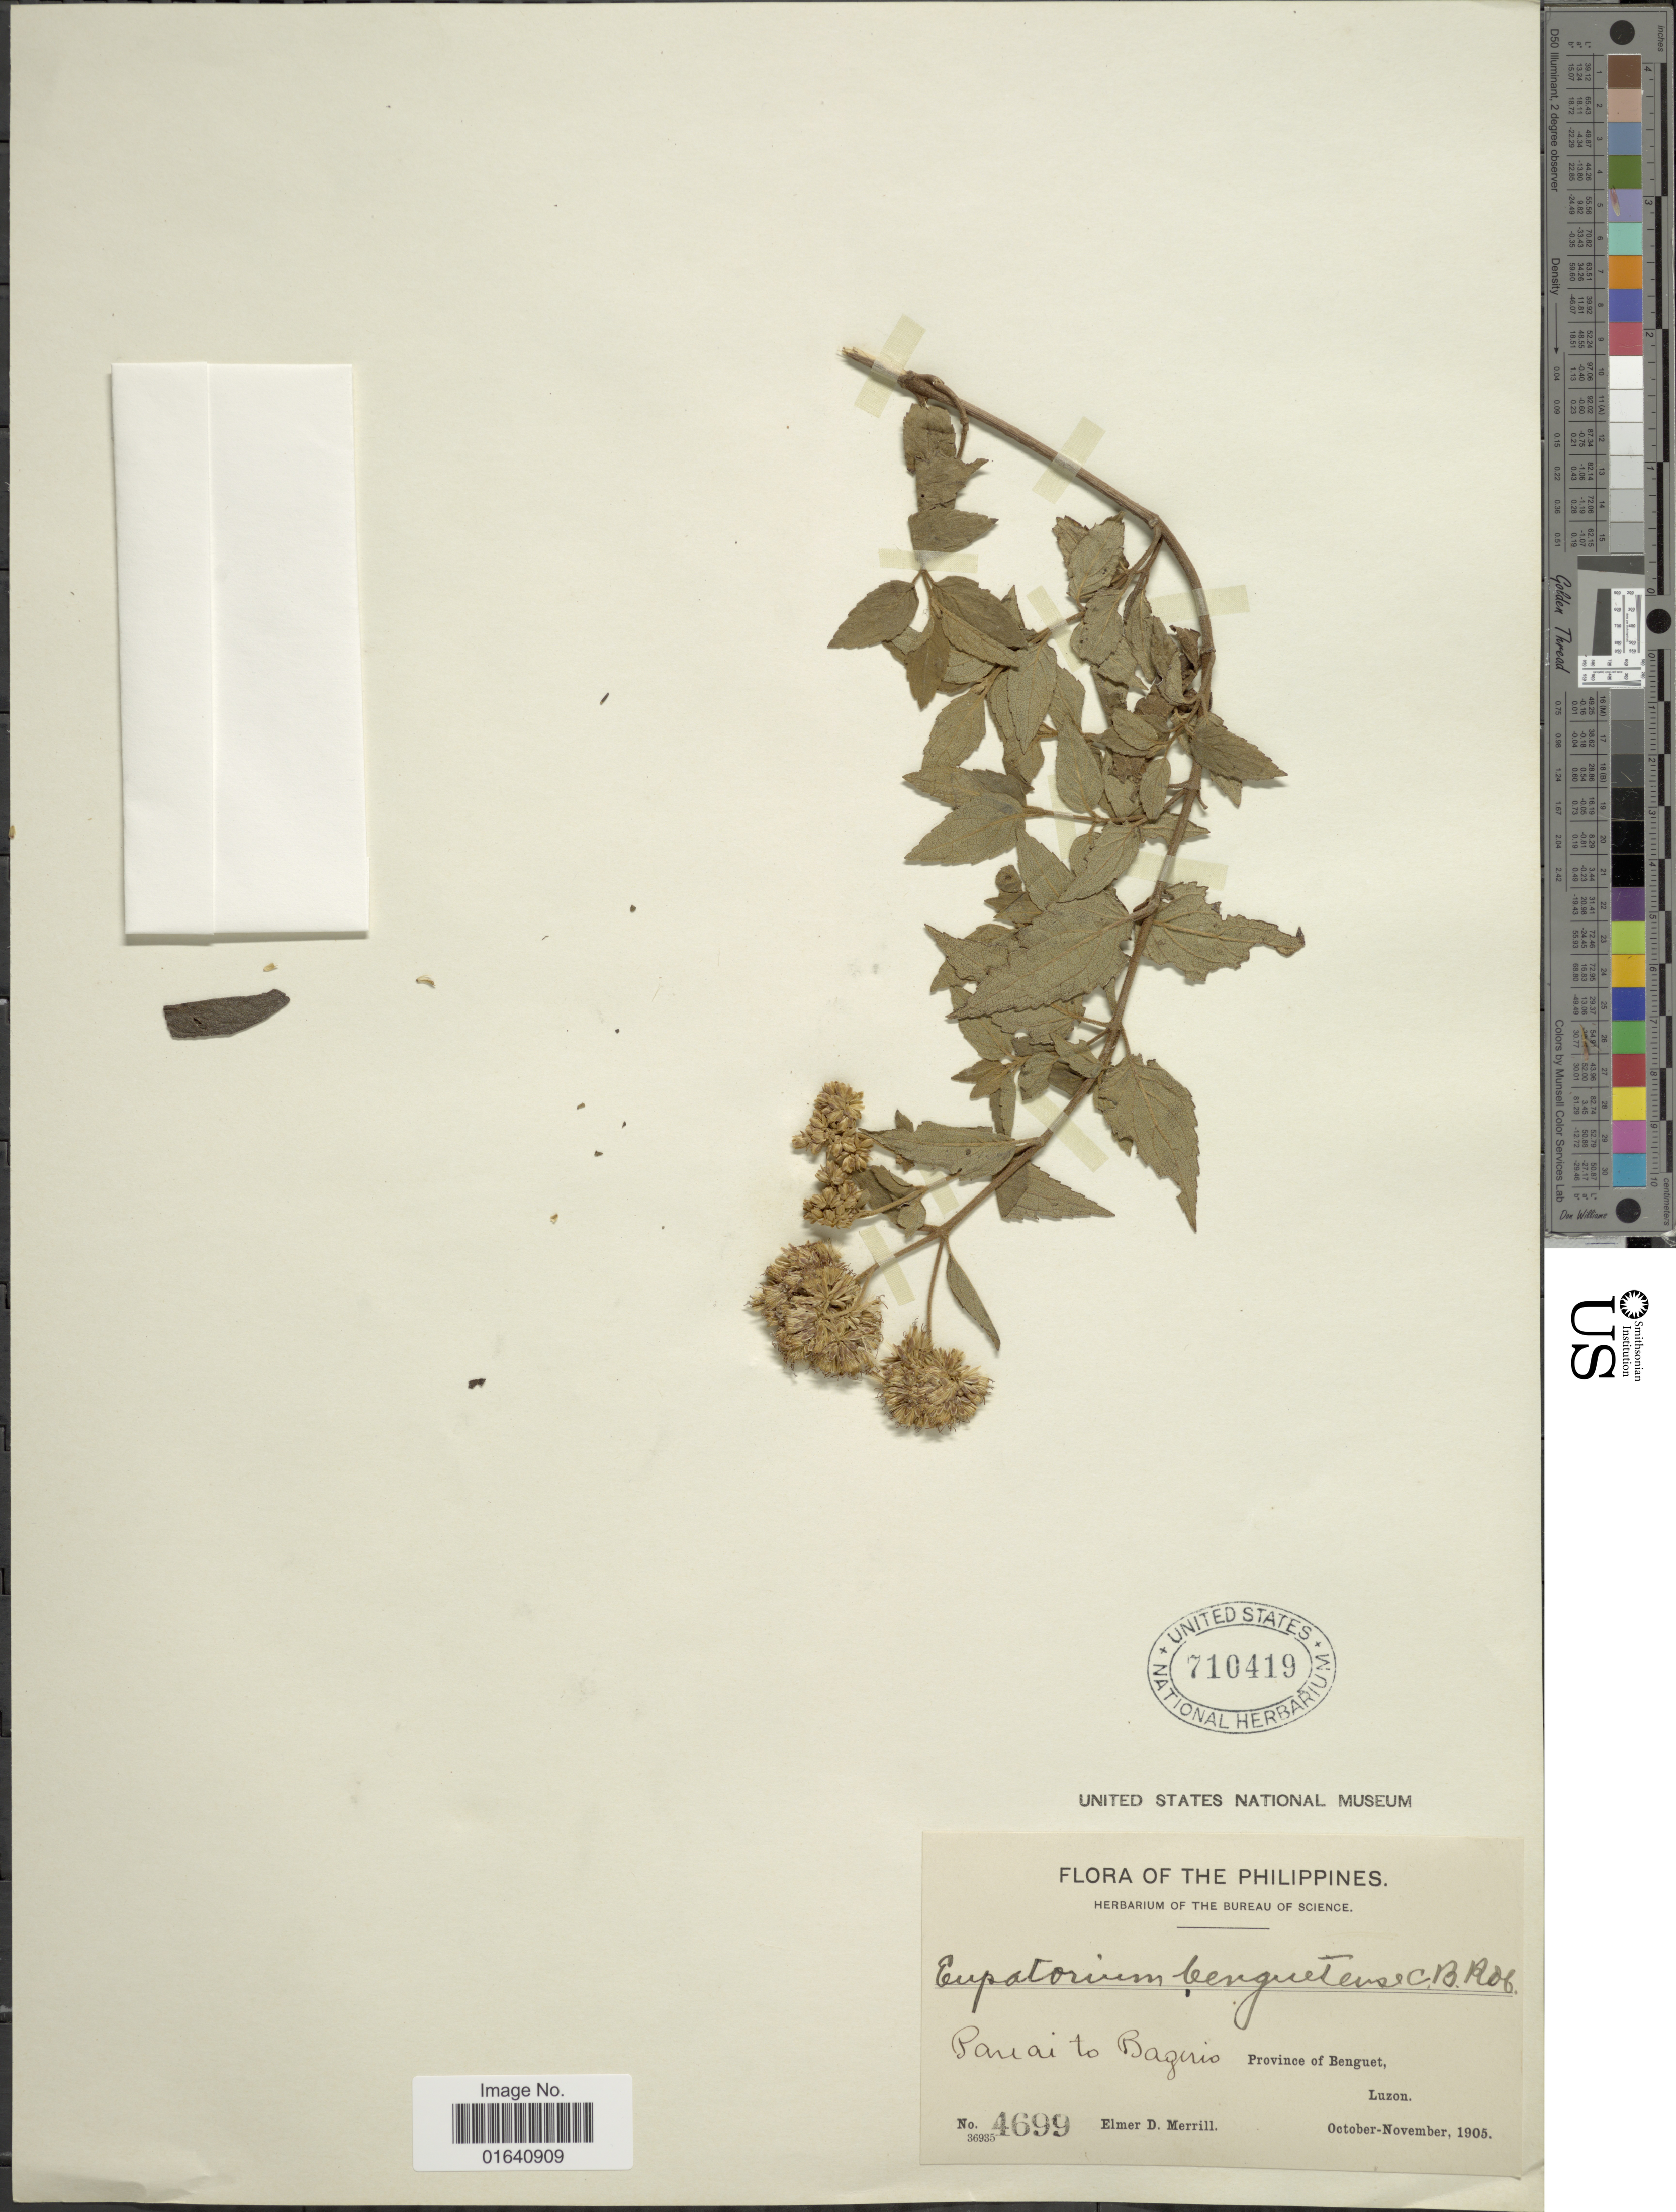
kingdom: Plantae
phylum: Tracheophyta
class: Magnoliopsida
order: Asterales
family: Asteraceae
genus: Eupatorium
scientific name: Eupatorium benguetense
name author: C.B. Rob.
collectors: E. D. Merrill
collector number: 4699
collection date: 1905-10/1905-11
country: Philippines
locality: Pareai to baguio, Province of Benguet, Luzon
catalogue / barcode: US 710419